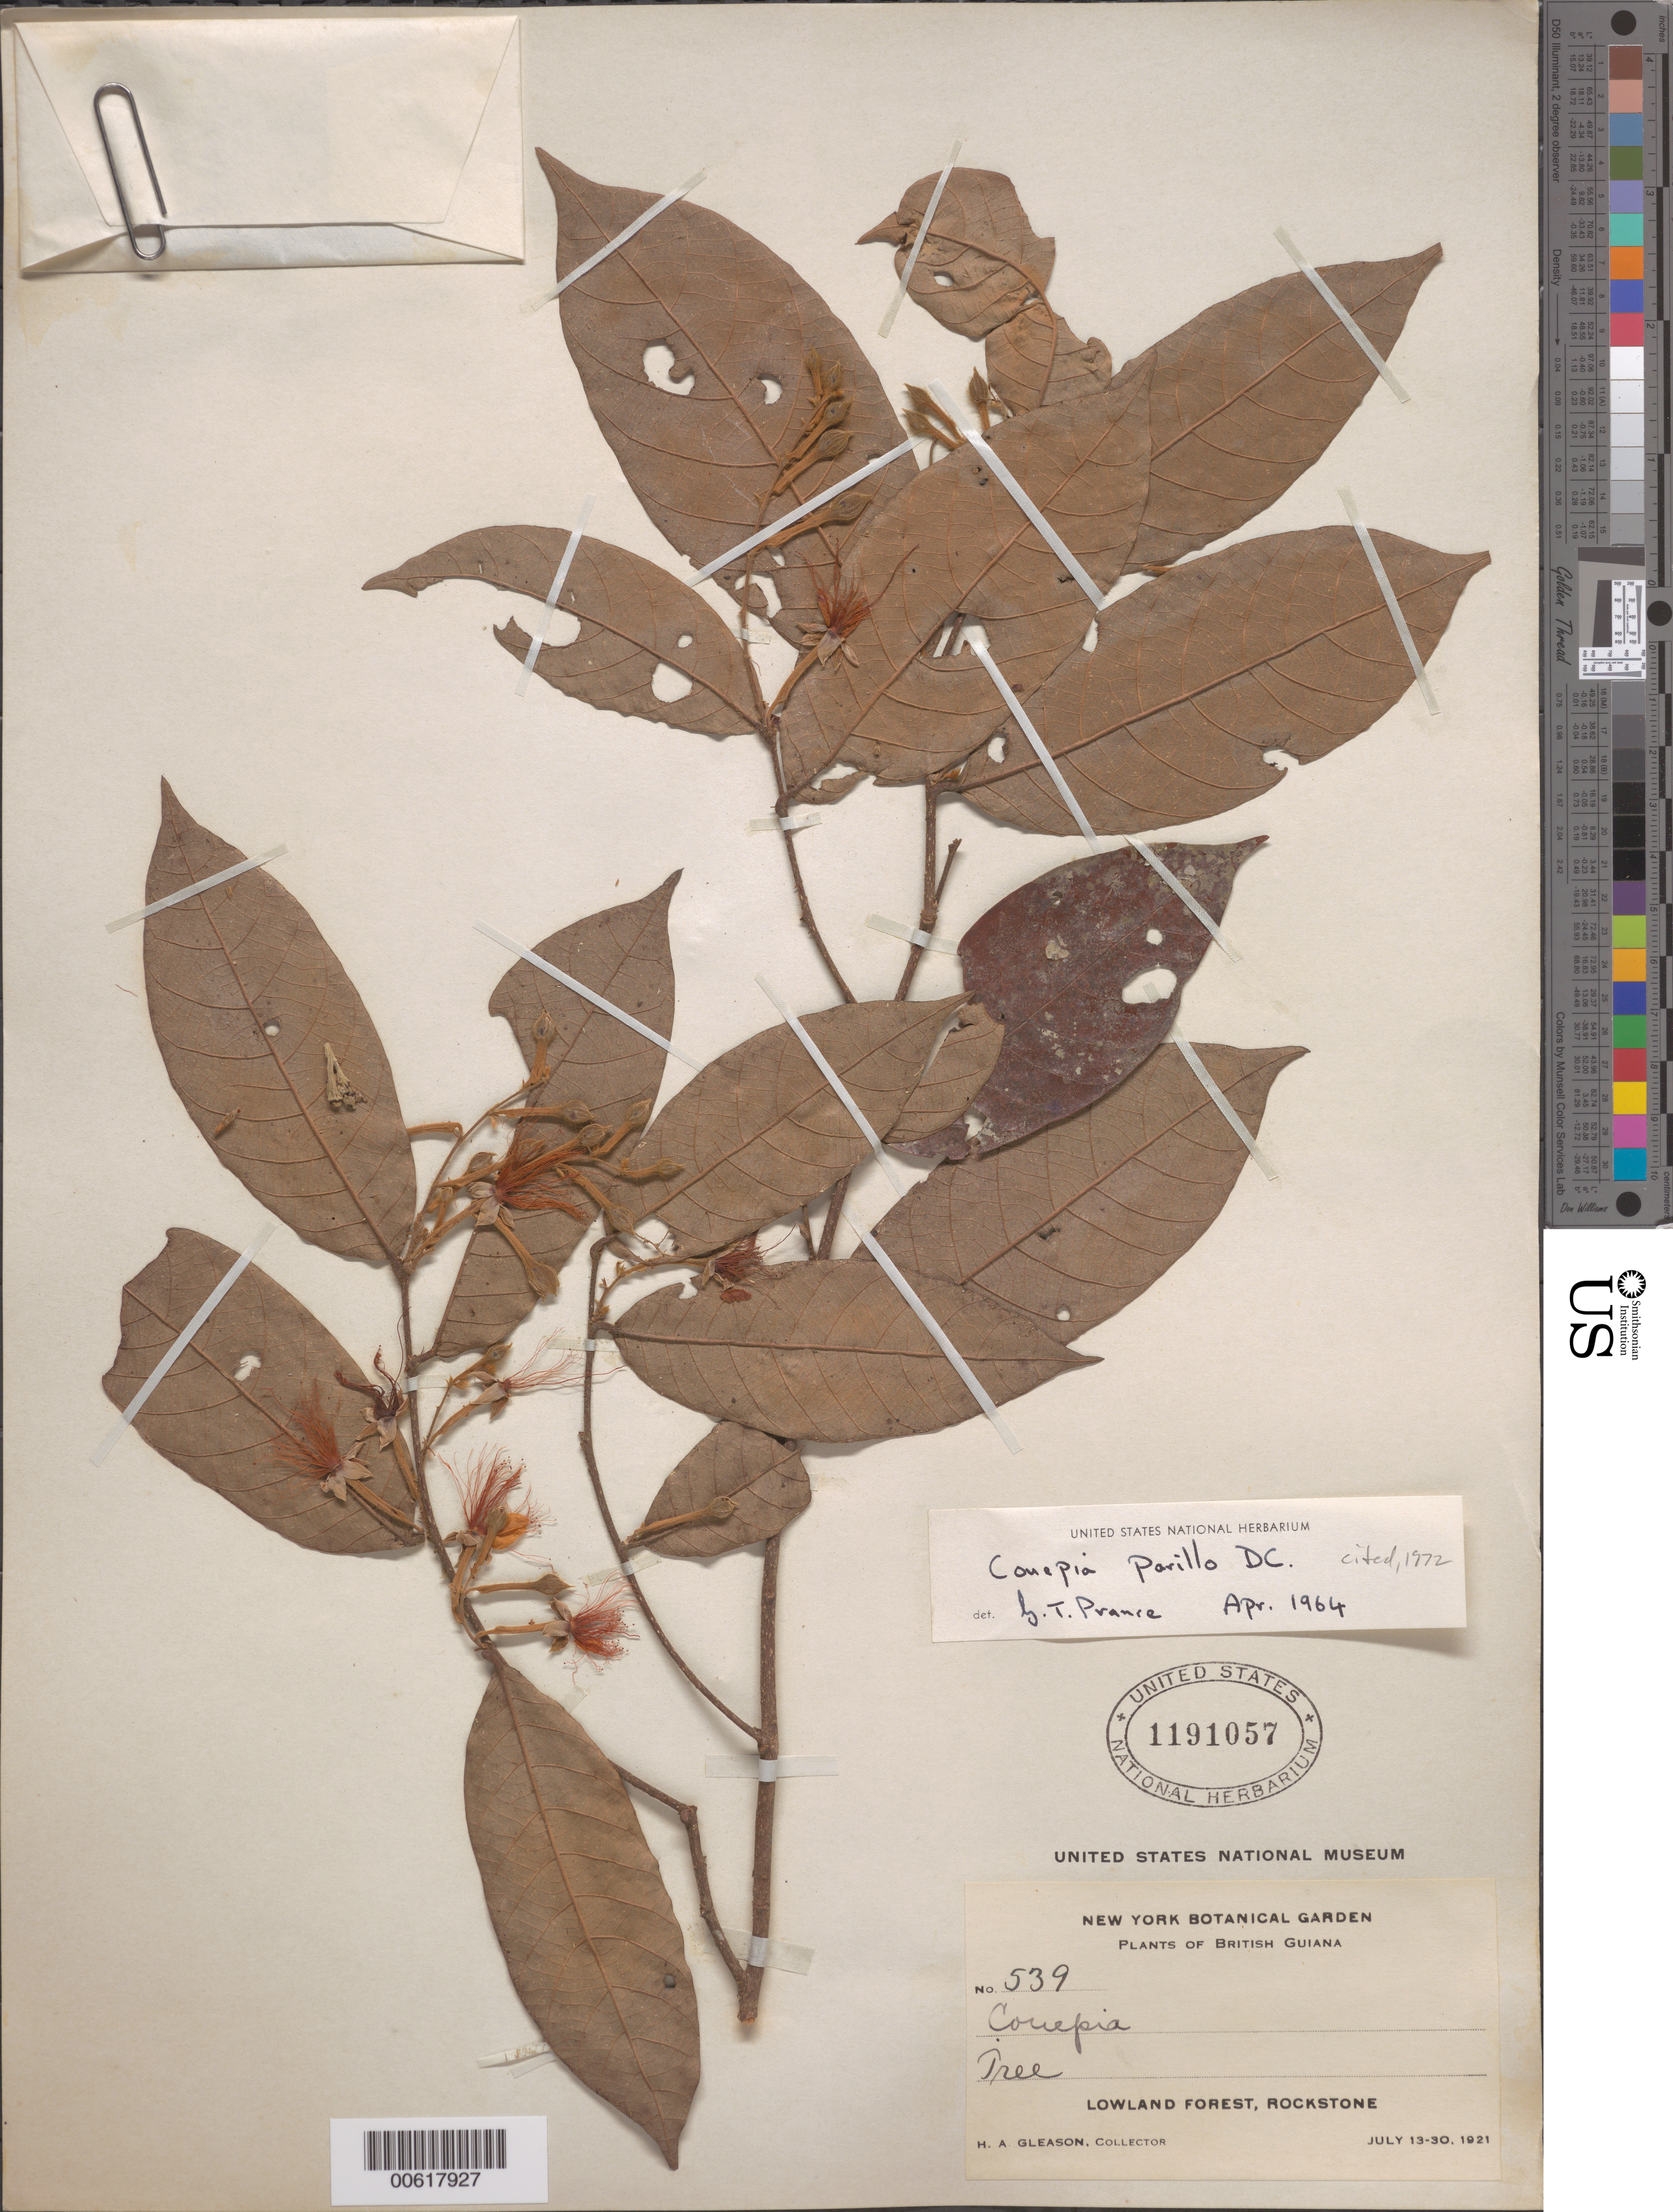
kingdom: Plantae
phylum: Tracheophyta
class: Magnoliopsida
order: Malpighiales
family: Chrysobalanaceae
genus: Gaulettia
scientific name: Gaulettia parillo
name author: (DC.) Sothers & Prance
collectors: H. A. Gleason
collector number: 539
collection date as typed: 13-Jul-21 to 30-Jul-21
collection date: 1921-07-13/1921-07-30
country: Guyana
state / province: U. Demerara-Berbice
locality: Rockstone, in and about the village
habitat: Lowland forest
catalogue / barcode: US 1191057